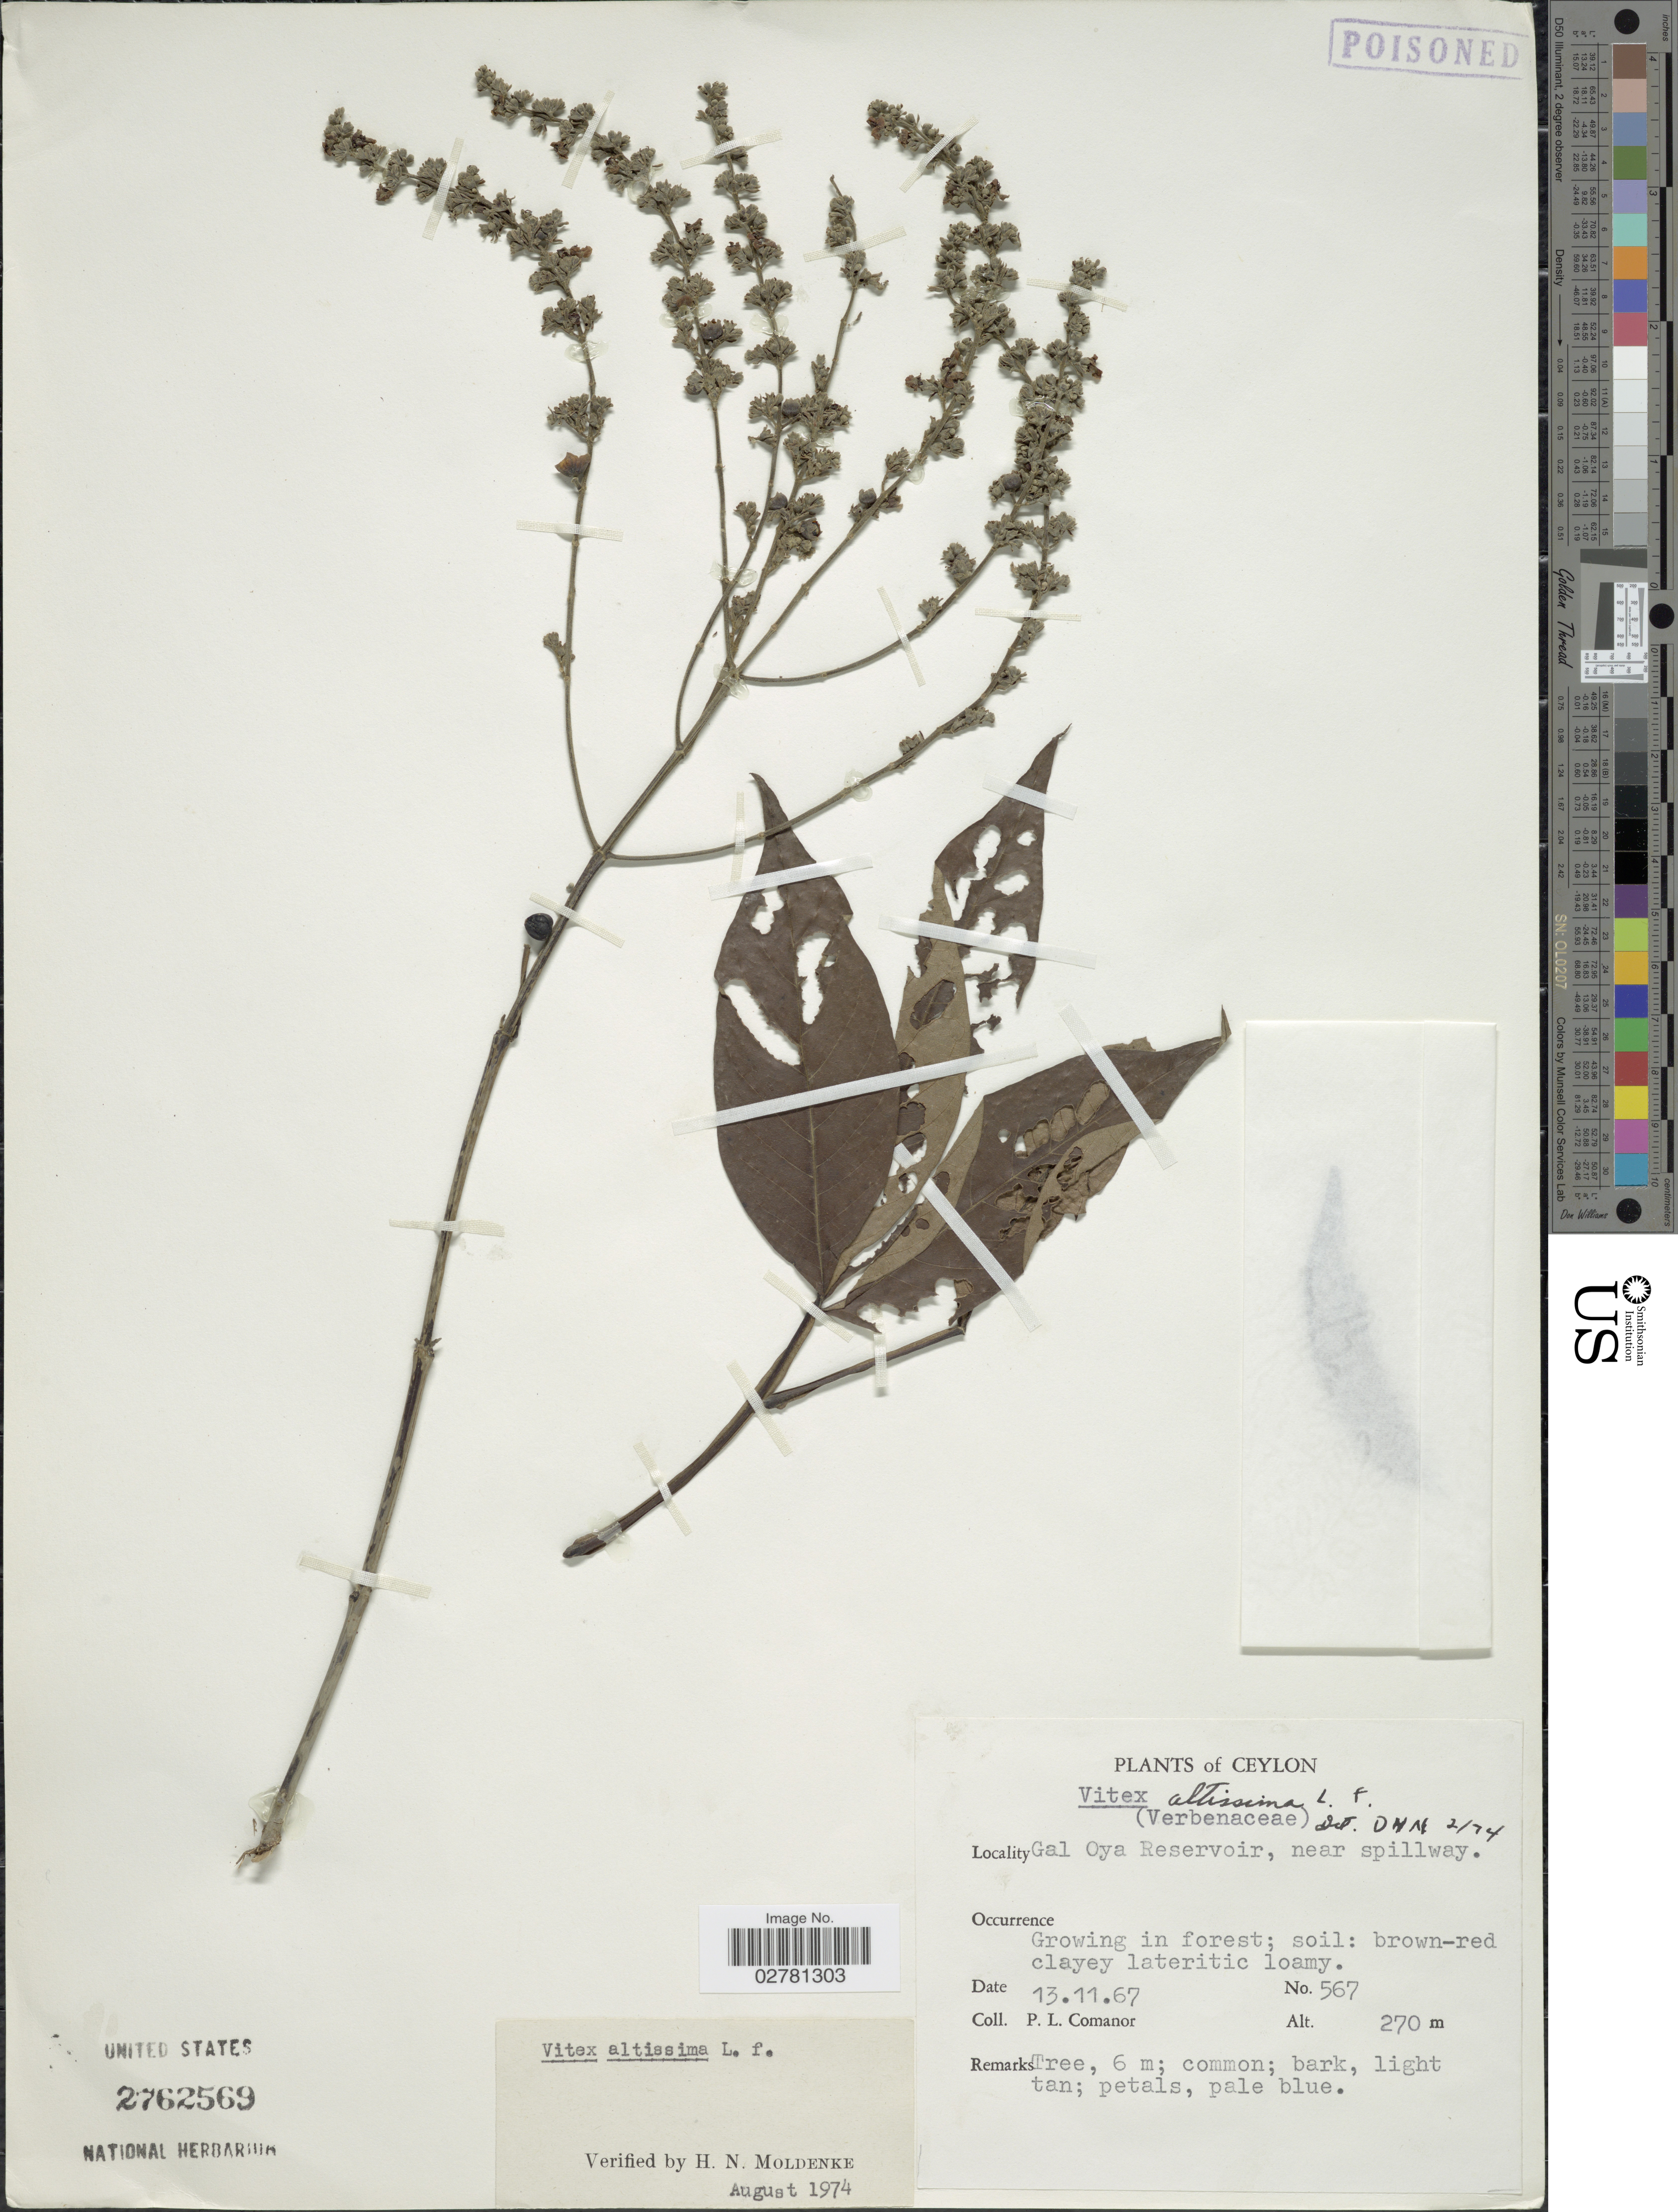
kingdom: Plantae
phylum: Tracheophyta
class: Magnoliopsida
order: Lamiales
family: Lamiaceae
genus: Vitex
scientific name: Vitex altissima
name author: L. f.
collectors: P. Comanor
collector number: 567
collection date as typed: Transcribed d/m/y: 13/11/67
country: Sri Lanka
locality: Ceylon. Gal Oya Reservoir, near spillway.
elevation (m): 270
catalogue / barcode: US 2762569